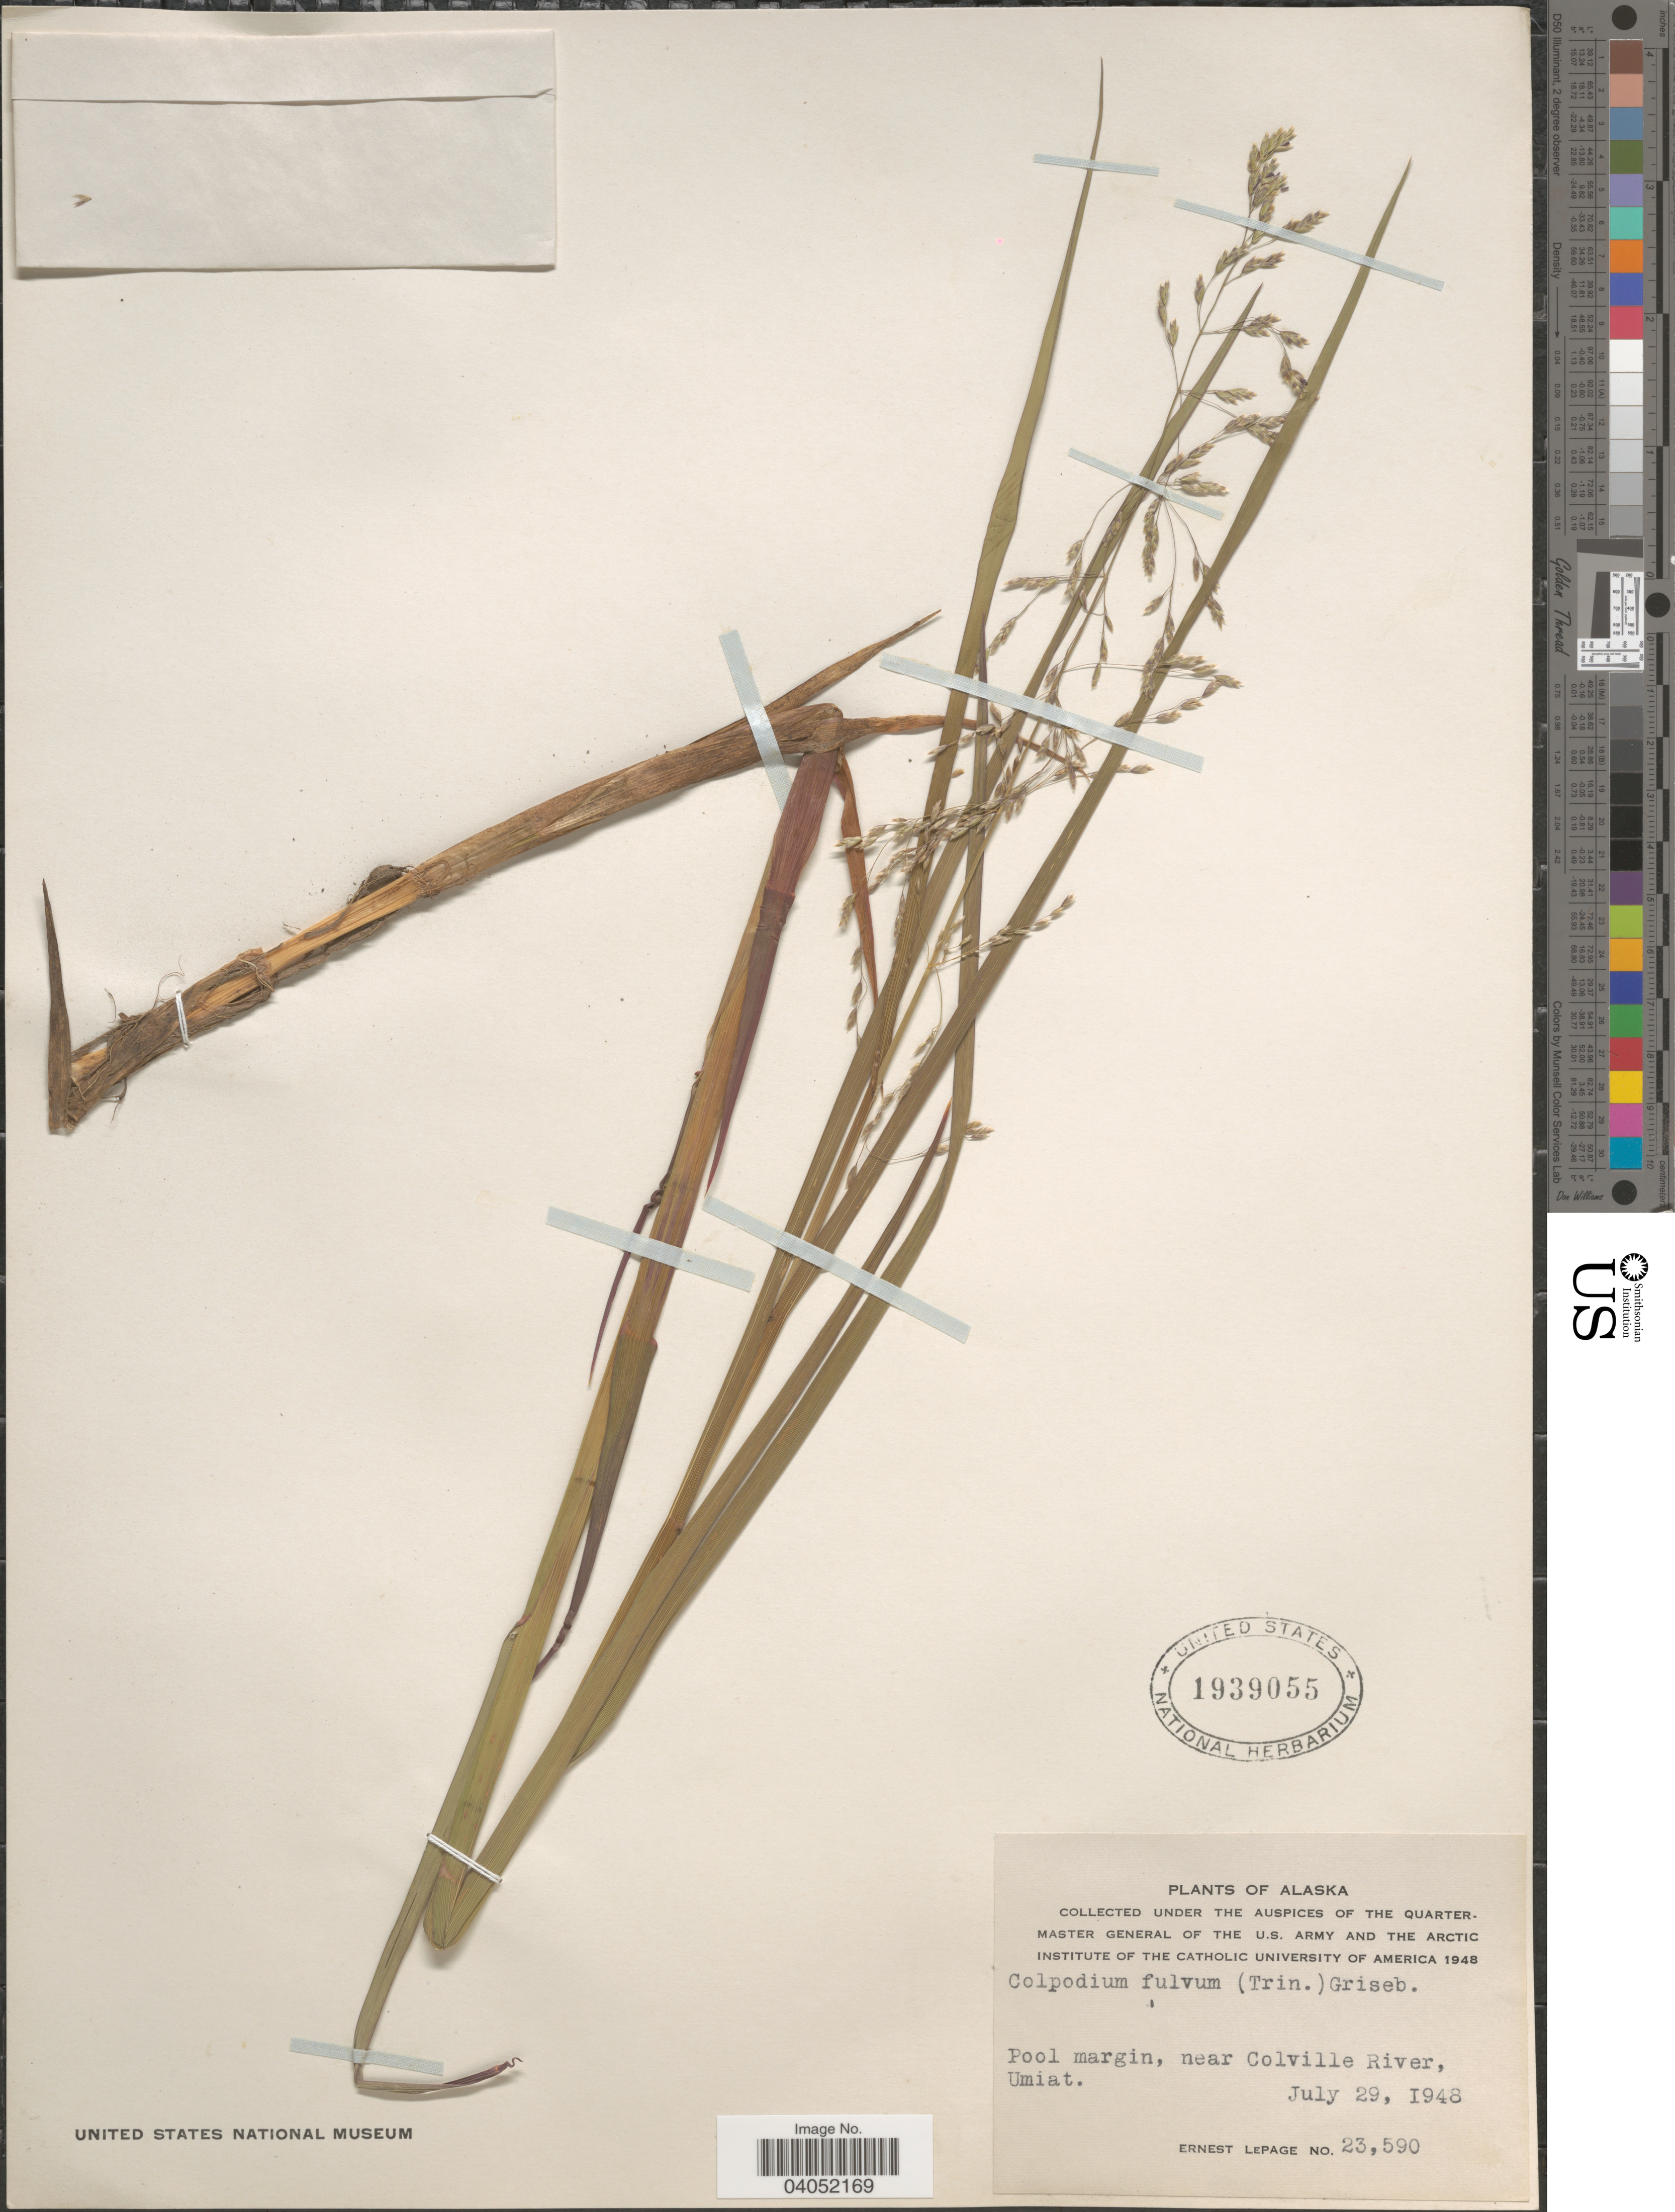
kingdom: Plantae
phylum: Tracheophyta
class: Liliopsida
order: Poales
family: Poaceae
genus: Arctophila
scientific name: Arctophila fulva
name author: (Trin.) Andersson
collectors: E. Lepage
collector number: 23590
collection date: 1948-07-29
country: United States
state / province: Alaska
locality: Near Colville River, Umiat.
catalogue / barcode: US 1939055